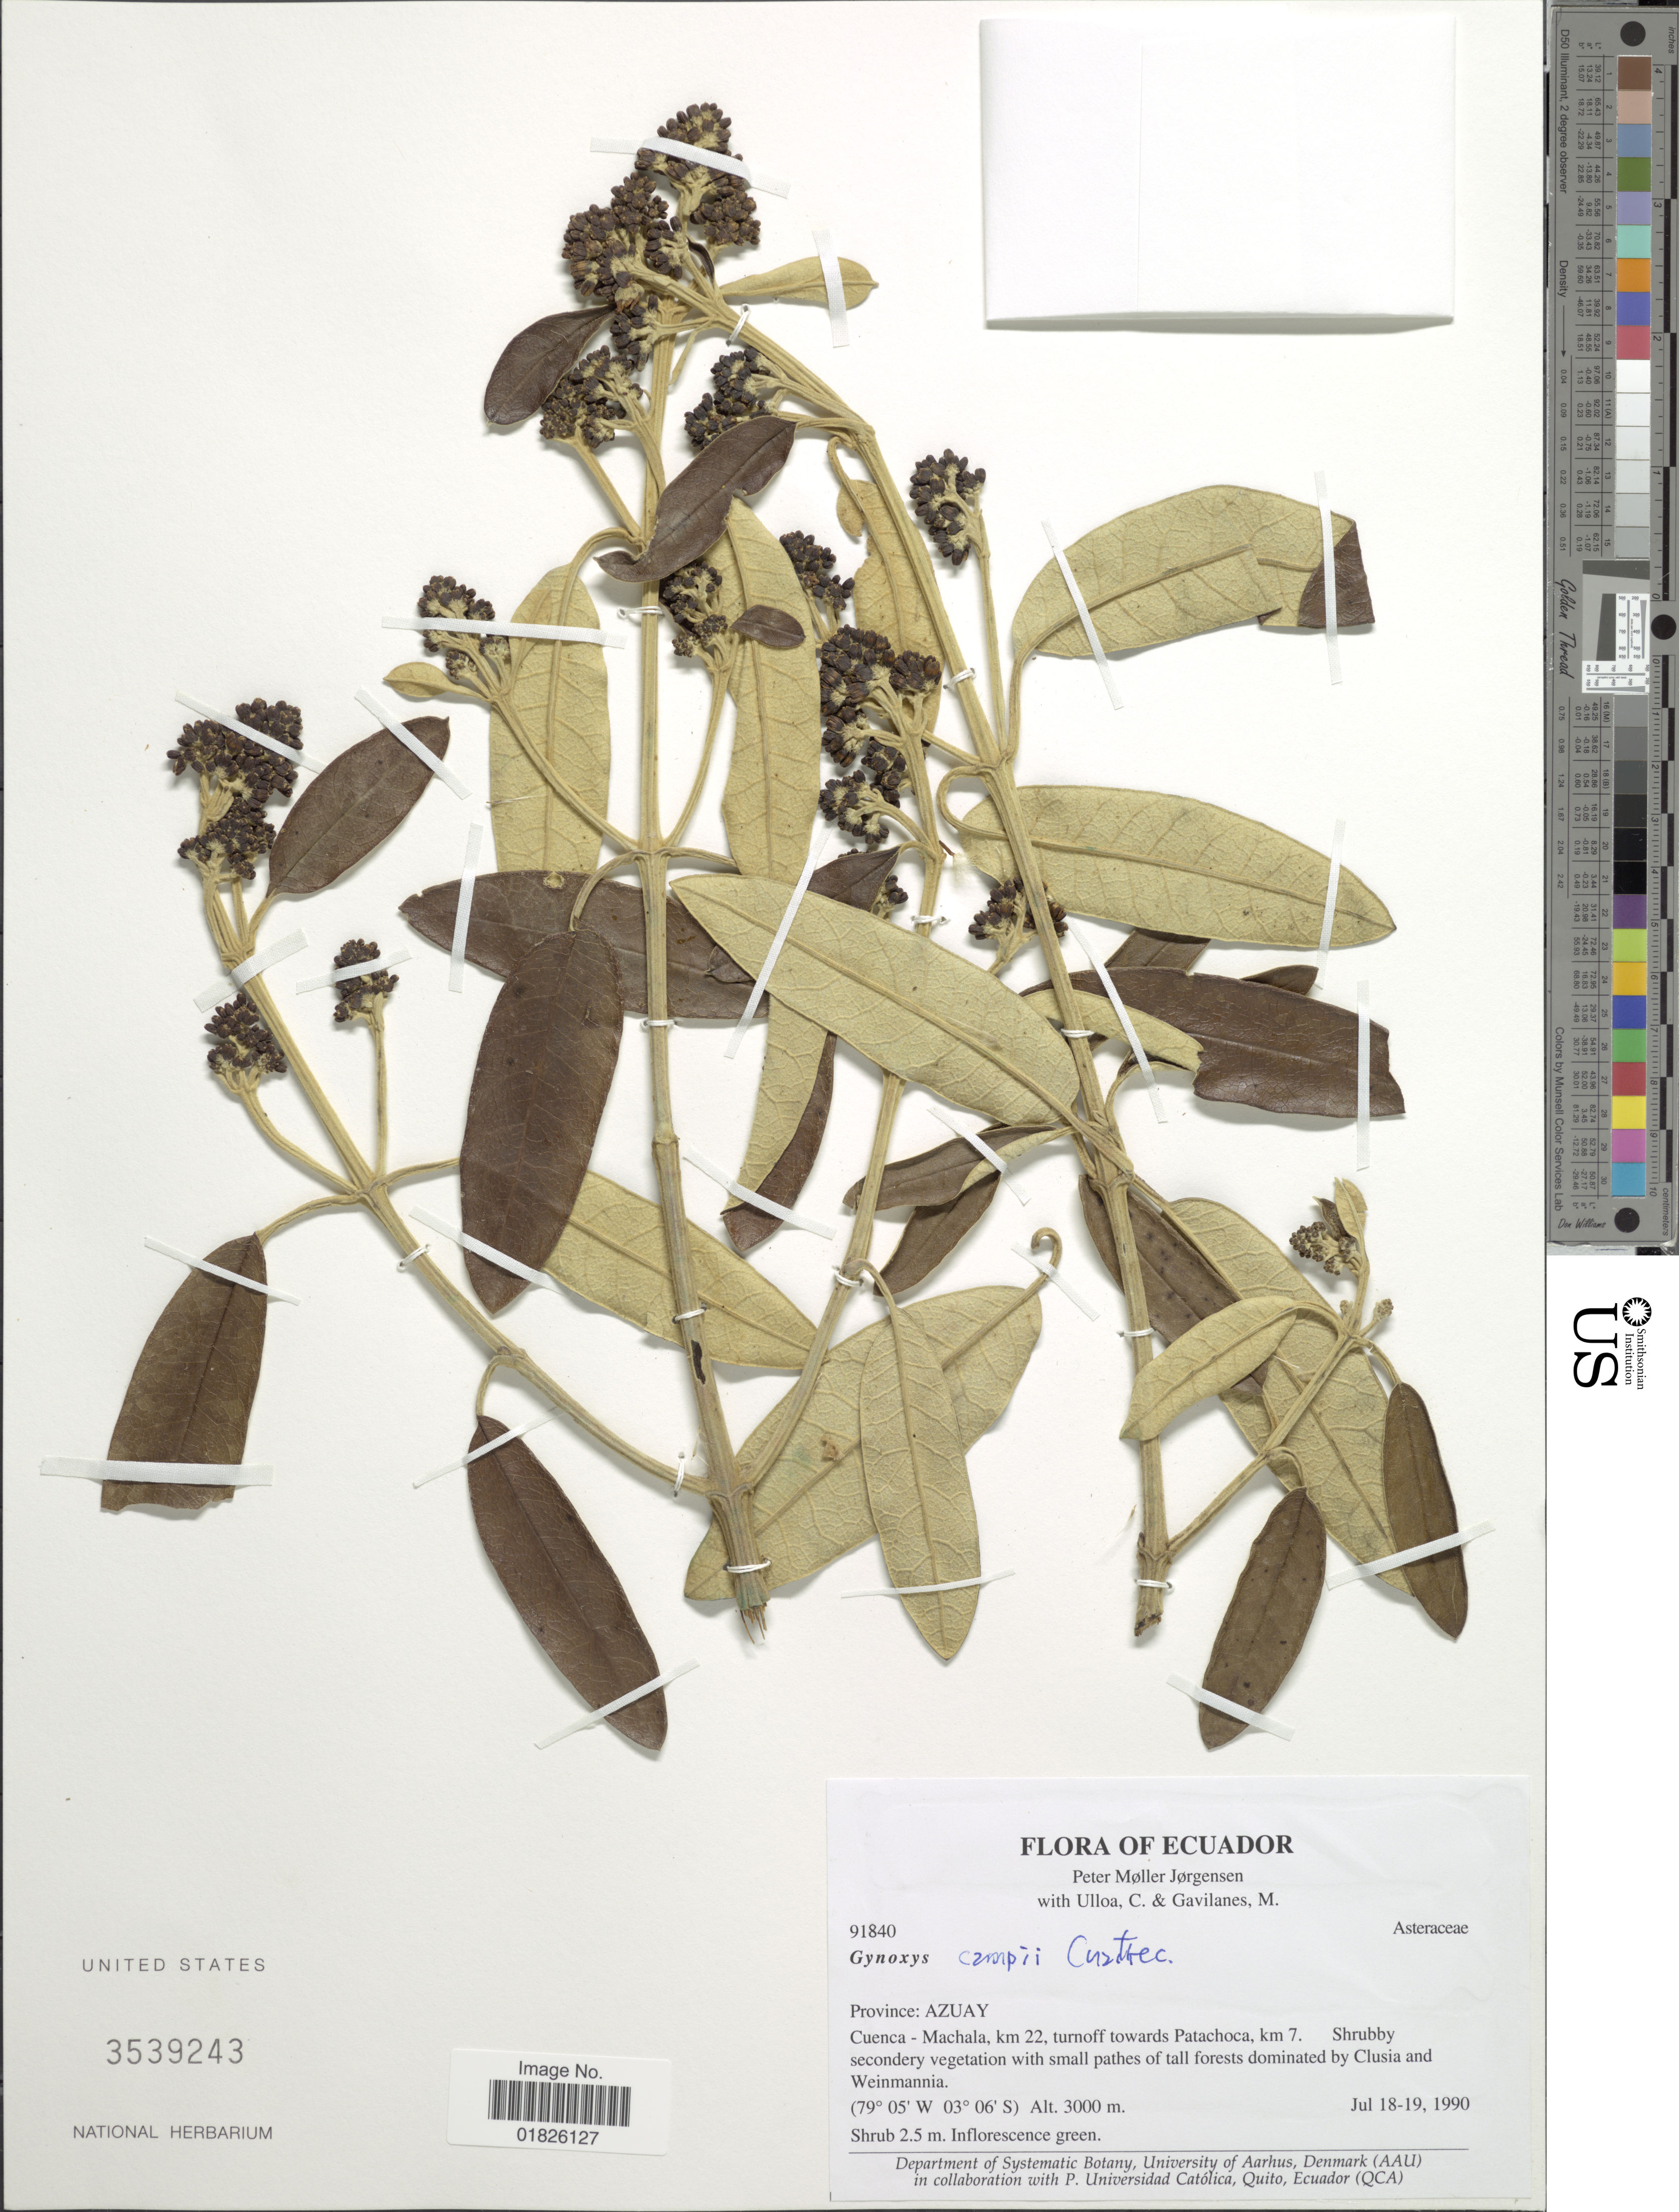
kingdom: Plantae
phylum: Tracheophyta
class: Magnoliopsida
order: Asterales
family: Asteraceae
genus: Gynoxys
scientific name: Gynoxys campii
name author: Cuatrec.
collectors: P. M. Jørgensen, C. Ulloa & M. Gavilanes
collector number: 91840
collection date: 1990-07-18/1990-07-19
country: Ecuador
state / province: Azuay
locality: Cuenca-Machala, km 22, turnoff towards Patachoca, km 7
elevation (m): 3000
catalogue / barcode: US 3539243